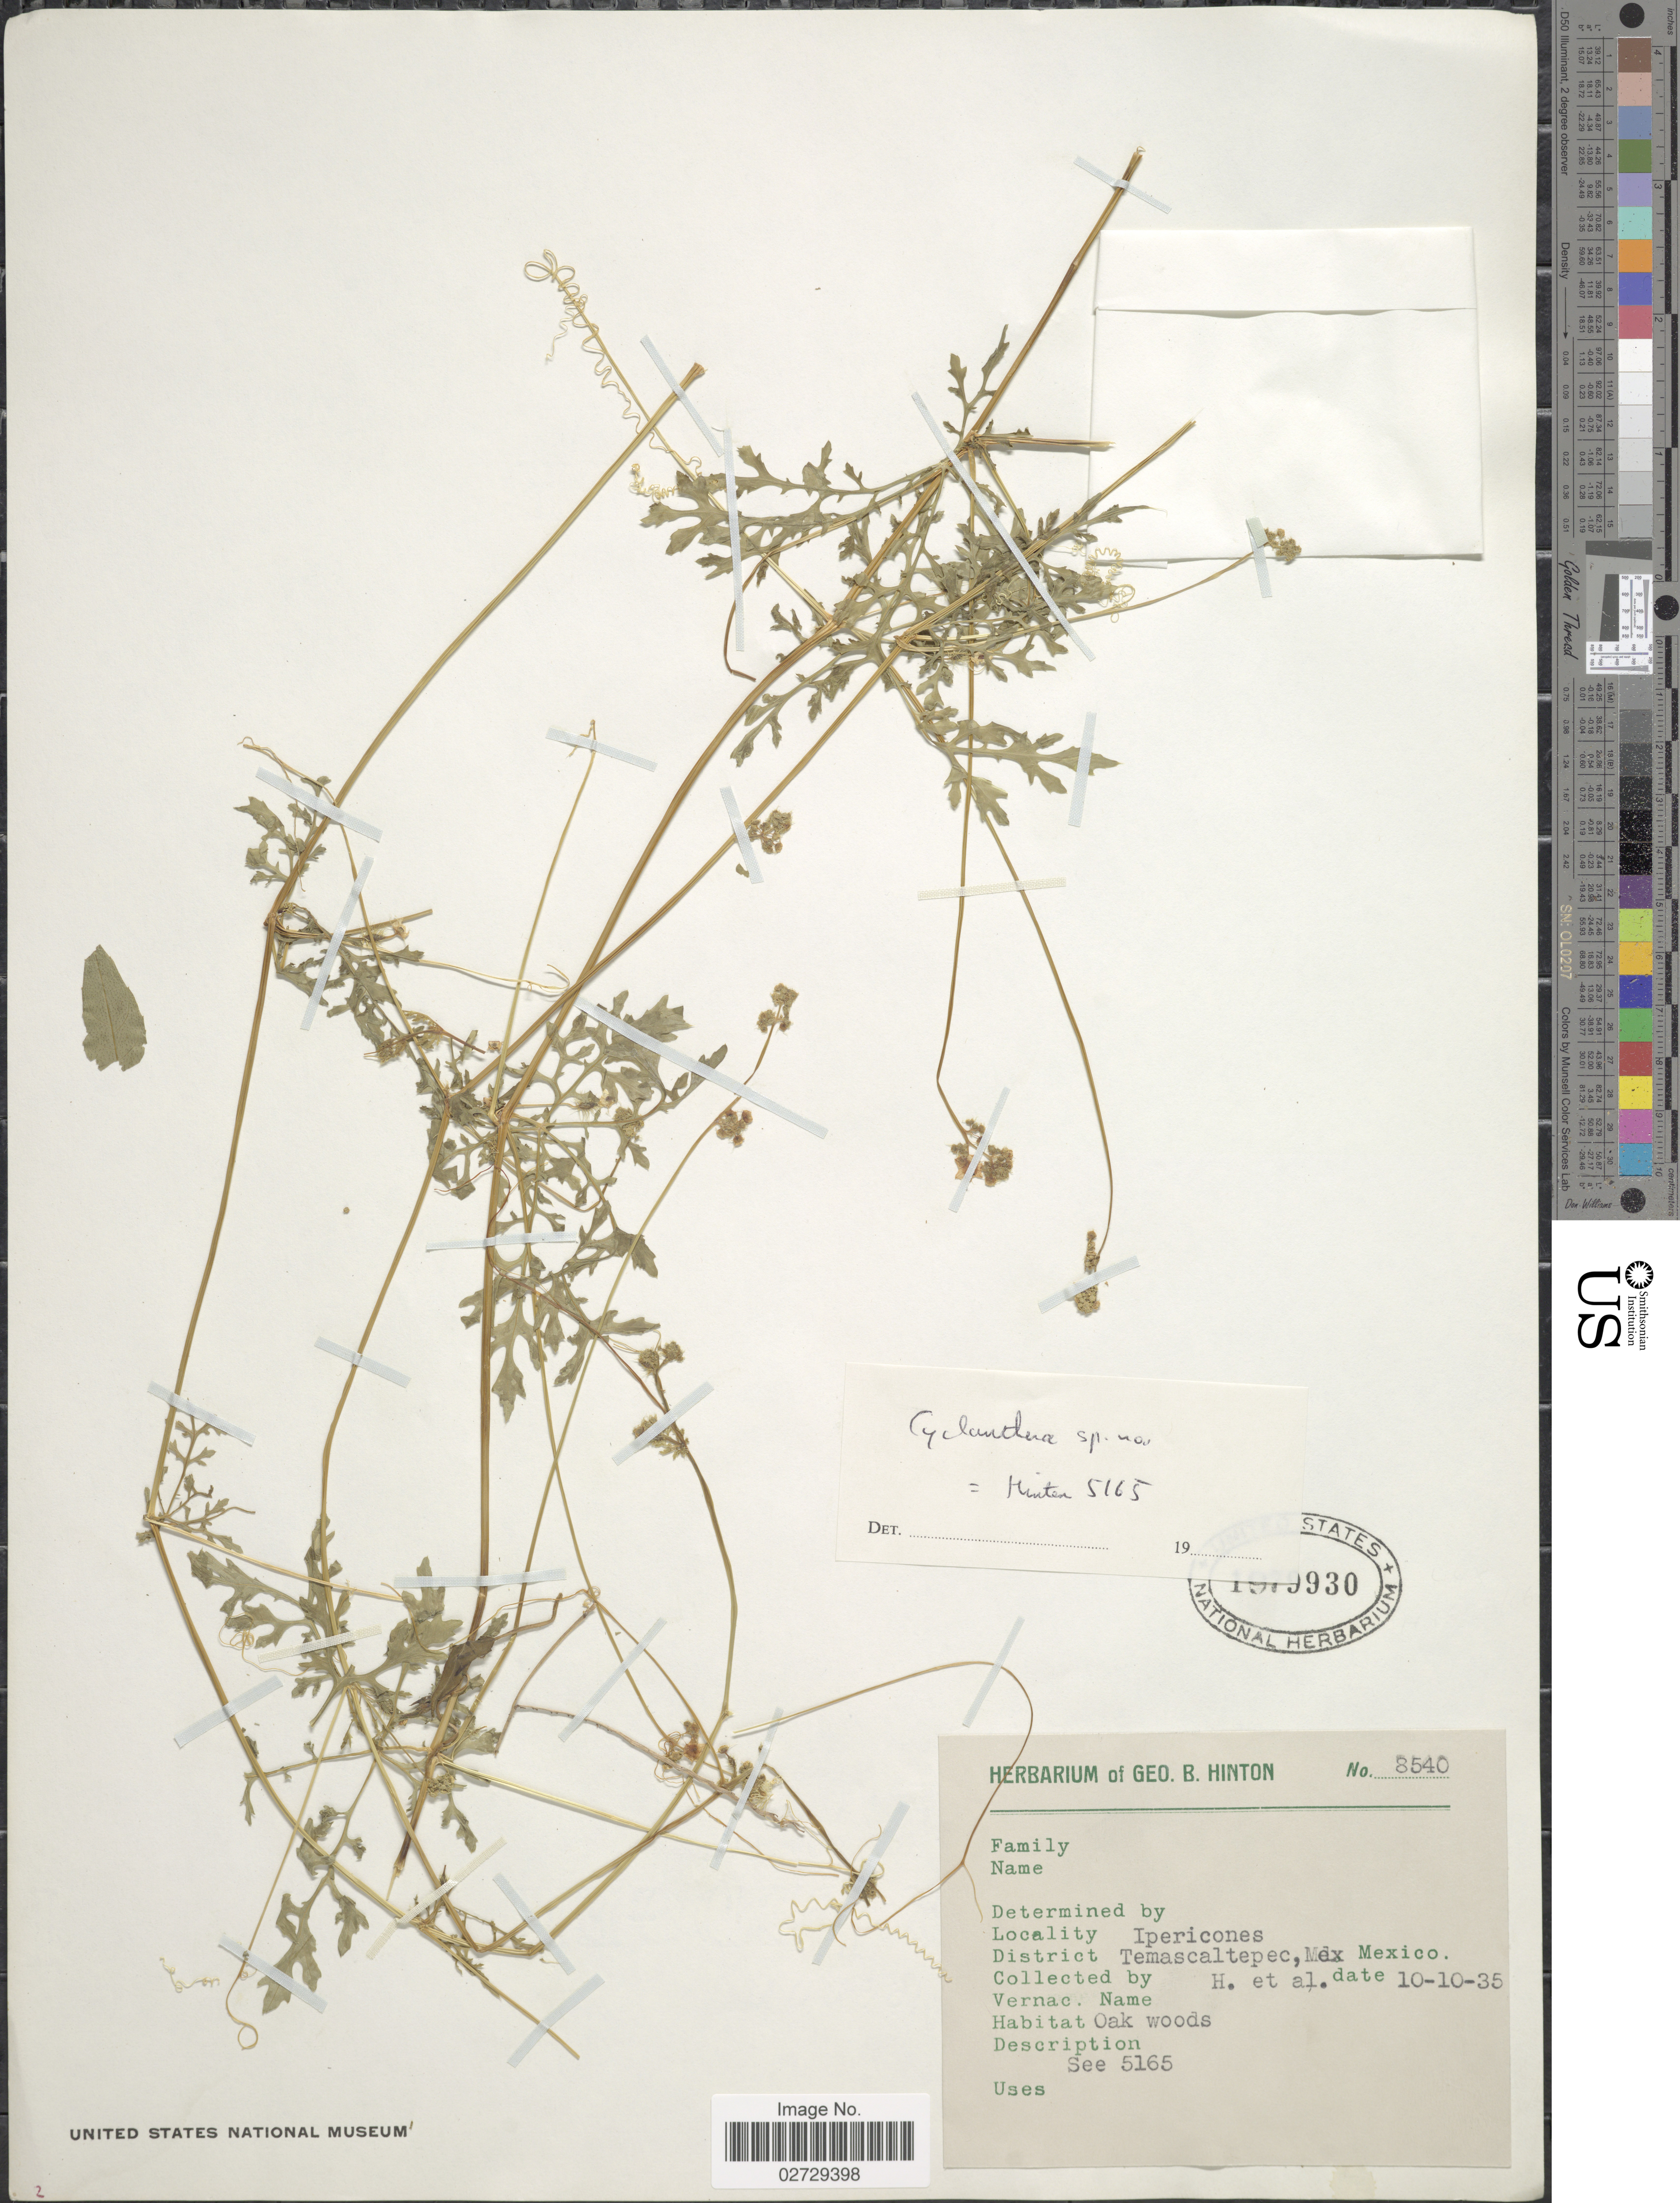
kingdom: Plantae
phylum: Tracheophyta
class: Magnoliopsida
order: Cucurbitales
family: Cucurbitaceae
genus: Cyclanthera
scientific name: Cyclanthera sp.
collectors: G. B. Hinton & et al.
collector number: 8540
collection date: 1935-10-10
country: Mexico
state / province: México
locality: Ipericones. District: Temascaltepec.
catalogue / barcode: US 1979930